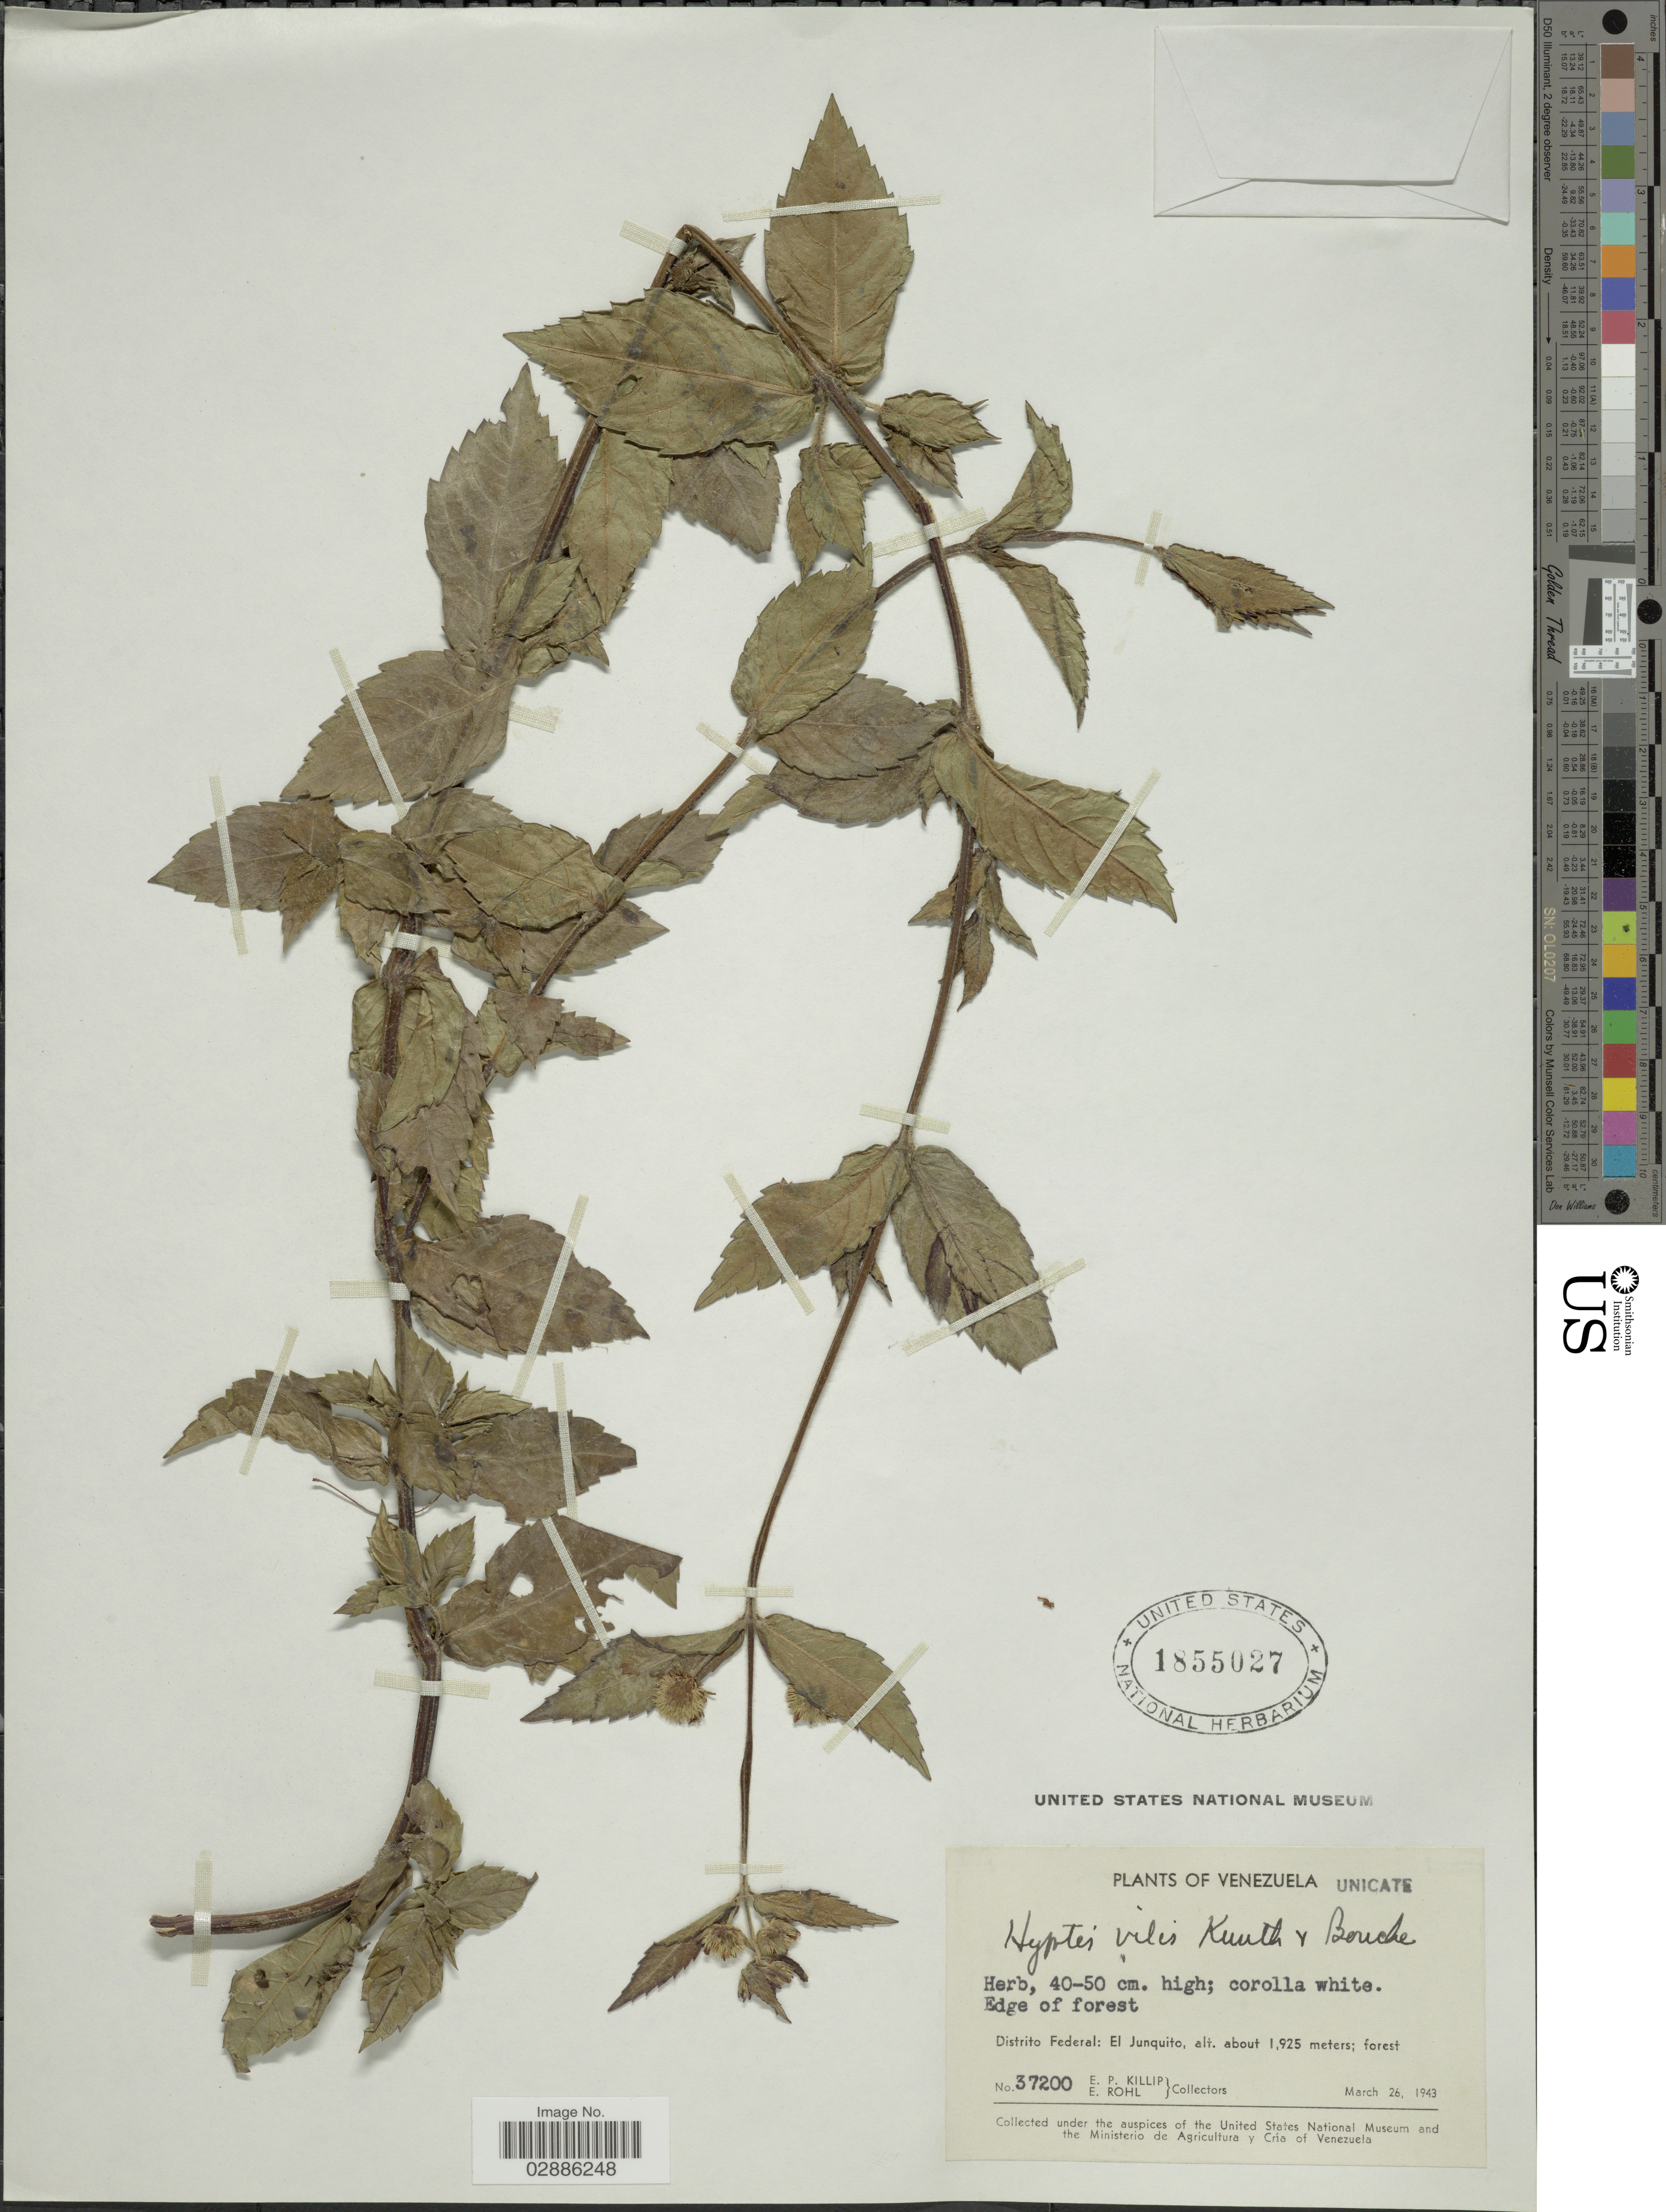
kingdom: Plantae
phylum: Tracheophyta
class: Magnoliopsida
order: Lamiales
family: Lamiaceae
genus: Hyptis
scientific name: Hyptis vilis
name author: Kunth & C.D. Bouché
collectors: E. P. Killip & E. Röhl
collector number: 37200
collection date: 1943-03-26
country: Venezuela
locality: Distrito Federal: El Junquito.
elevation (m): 1925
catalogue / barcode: US 1855027